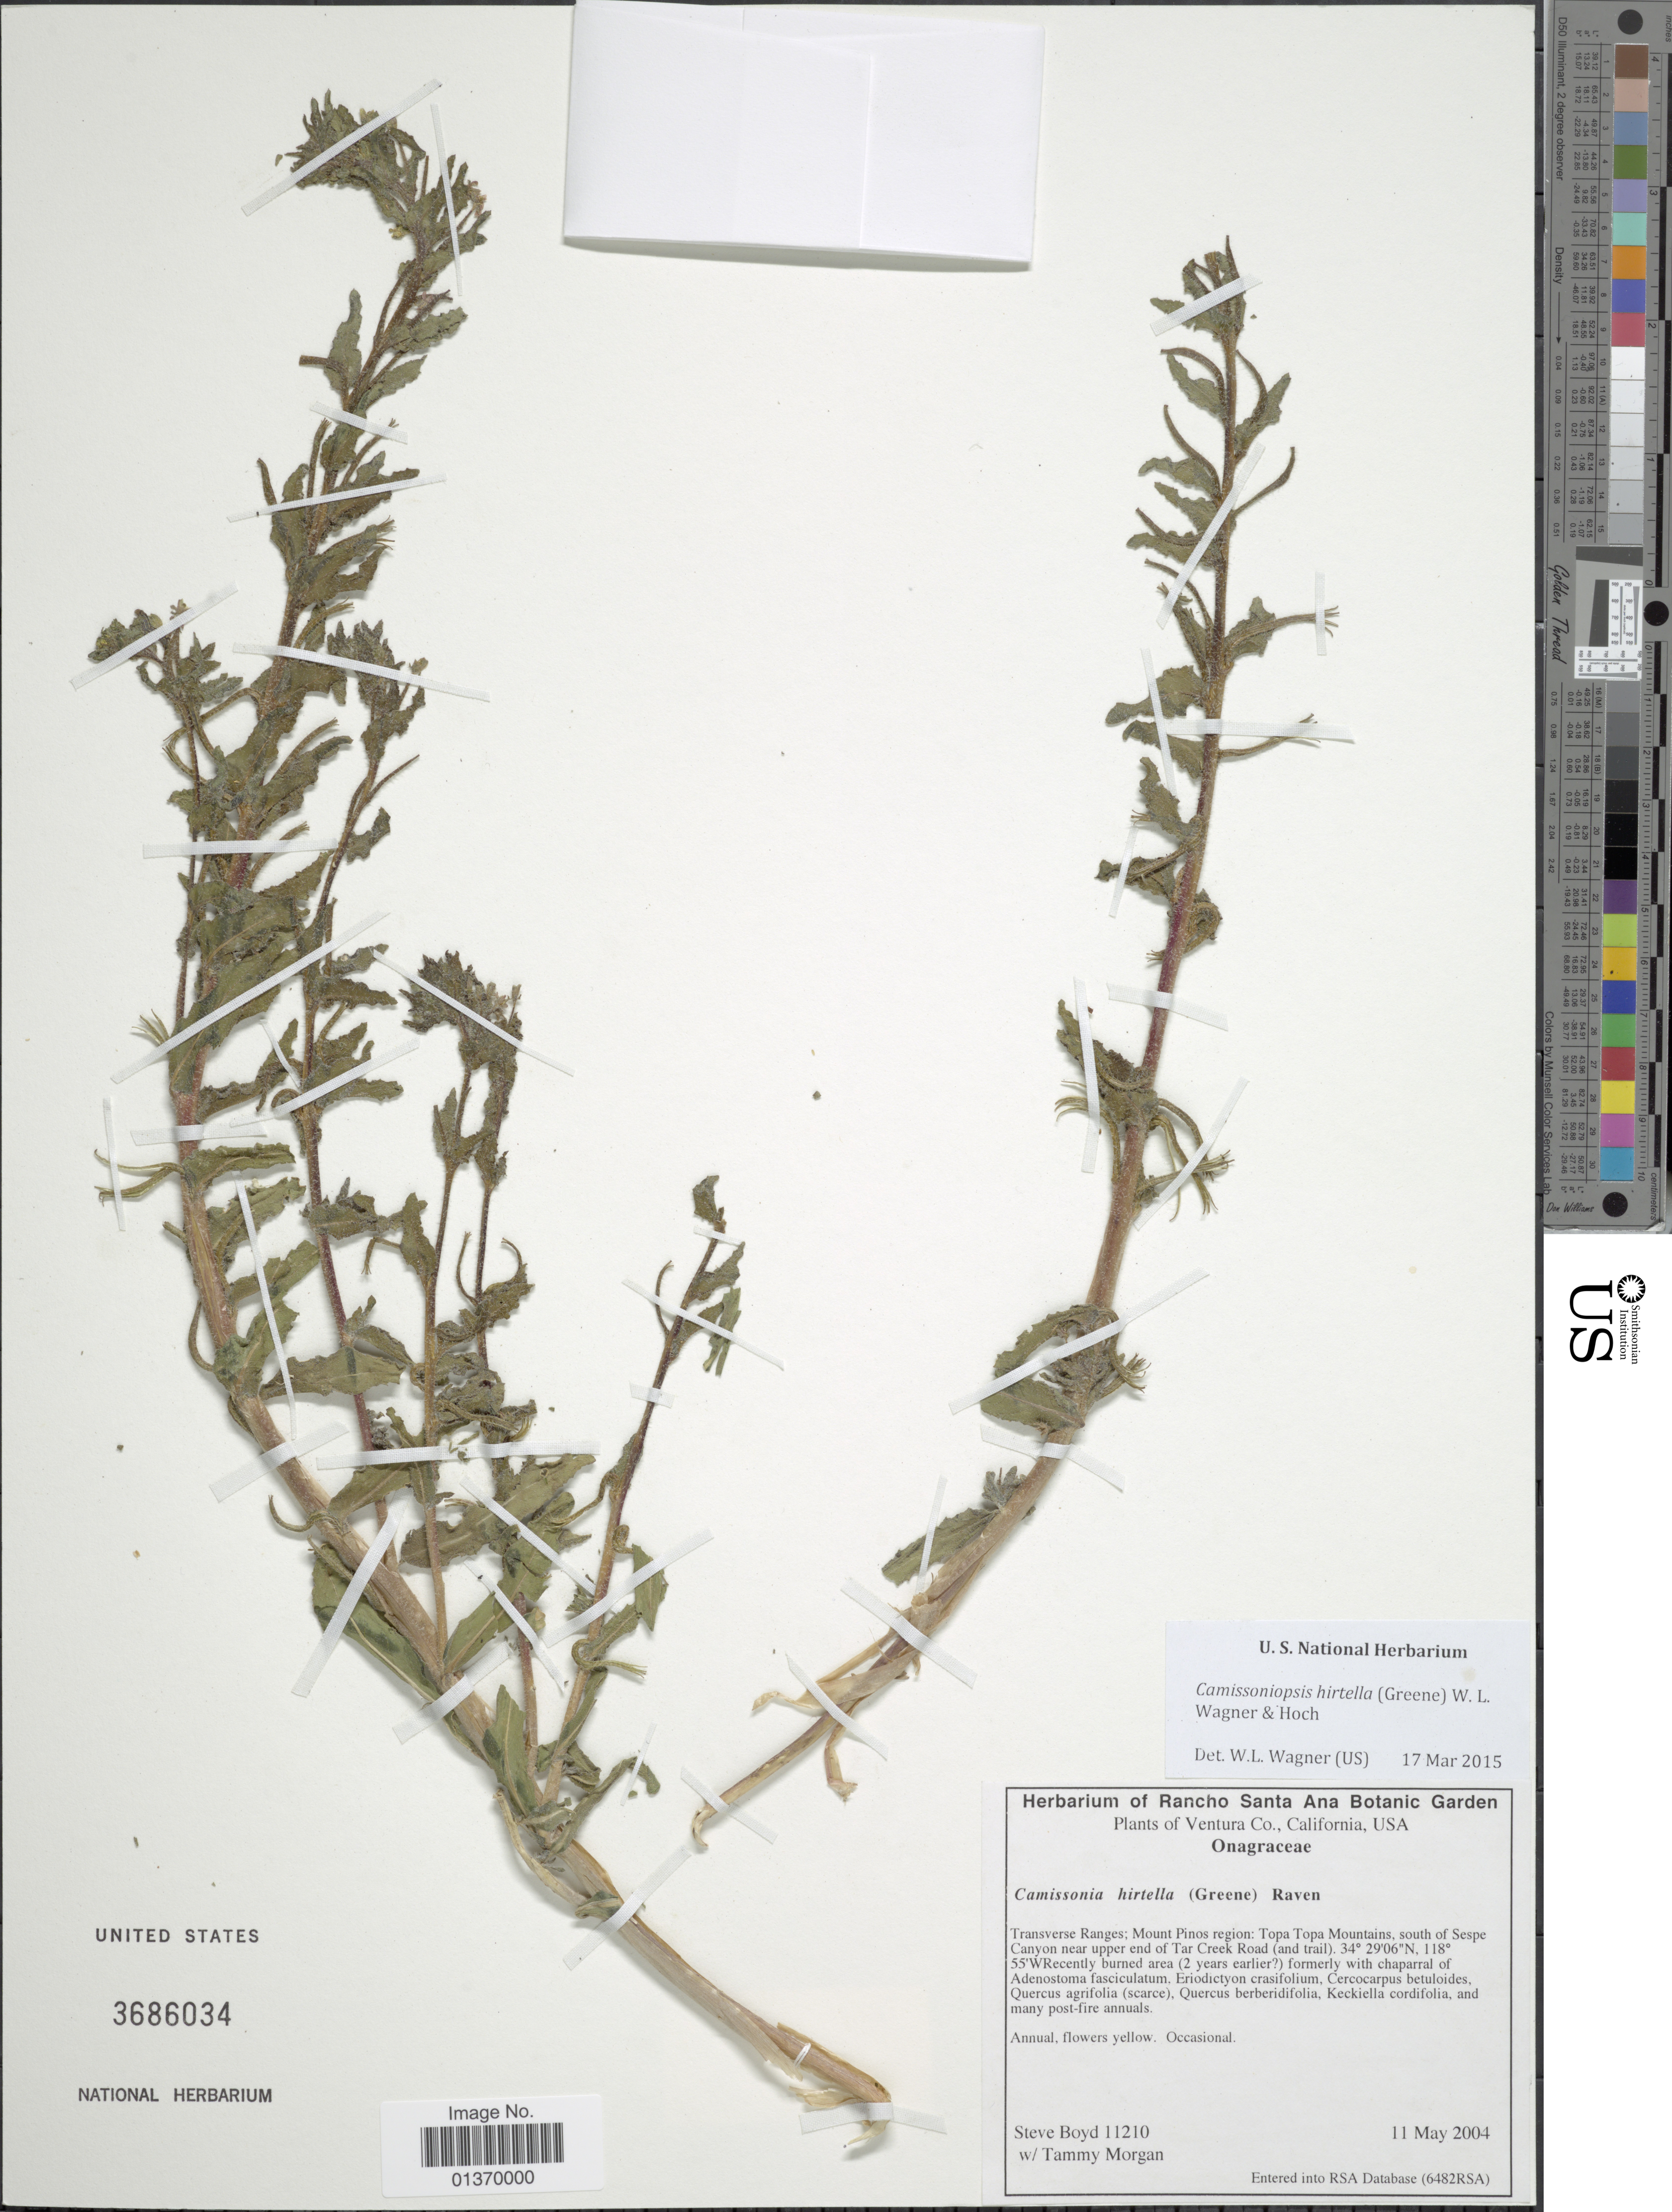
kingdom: Plantae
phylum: Tracheophyta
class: Magnoliopsida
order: Myrtales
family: Onagraceae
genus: Camissoniopsis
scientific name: Camissoniopsis hirtella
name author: (Greene) W.L. Wagner & Hoch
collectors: S. Boyd & T. Morgan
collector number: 11210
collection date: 2004-05-11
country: United States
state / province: California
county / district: Ventura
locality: Ventura Co., Transverse Ranges; Mount Pinos region: Topa Topa Mountains, south of Sespe Canyon near upper end of Tar Creek Road (and trail)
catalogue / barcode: US 3686034